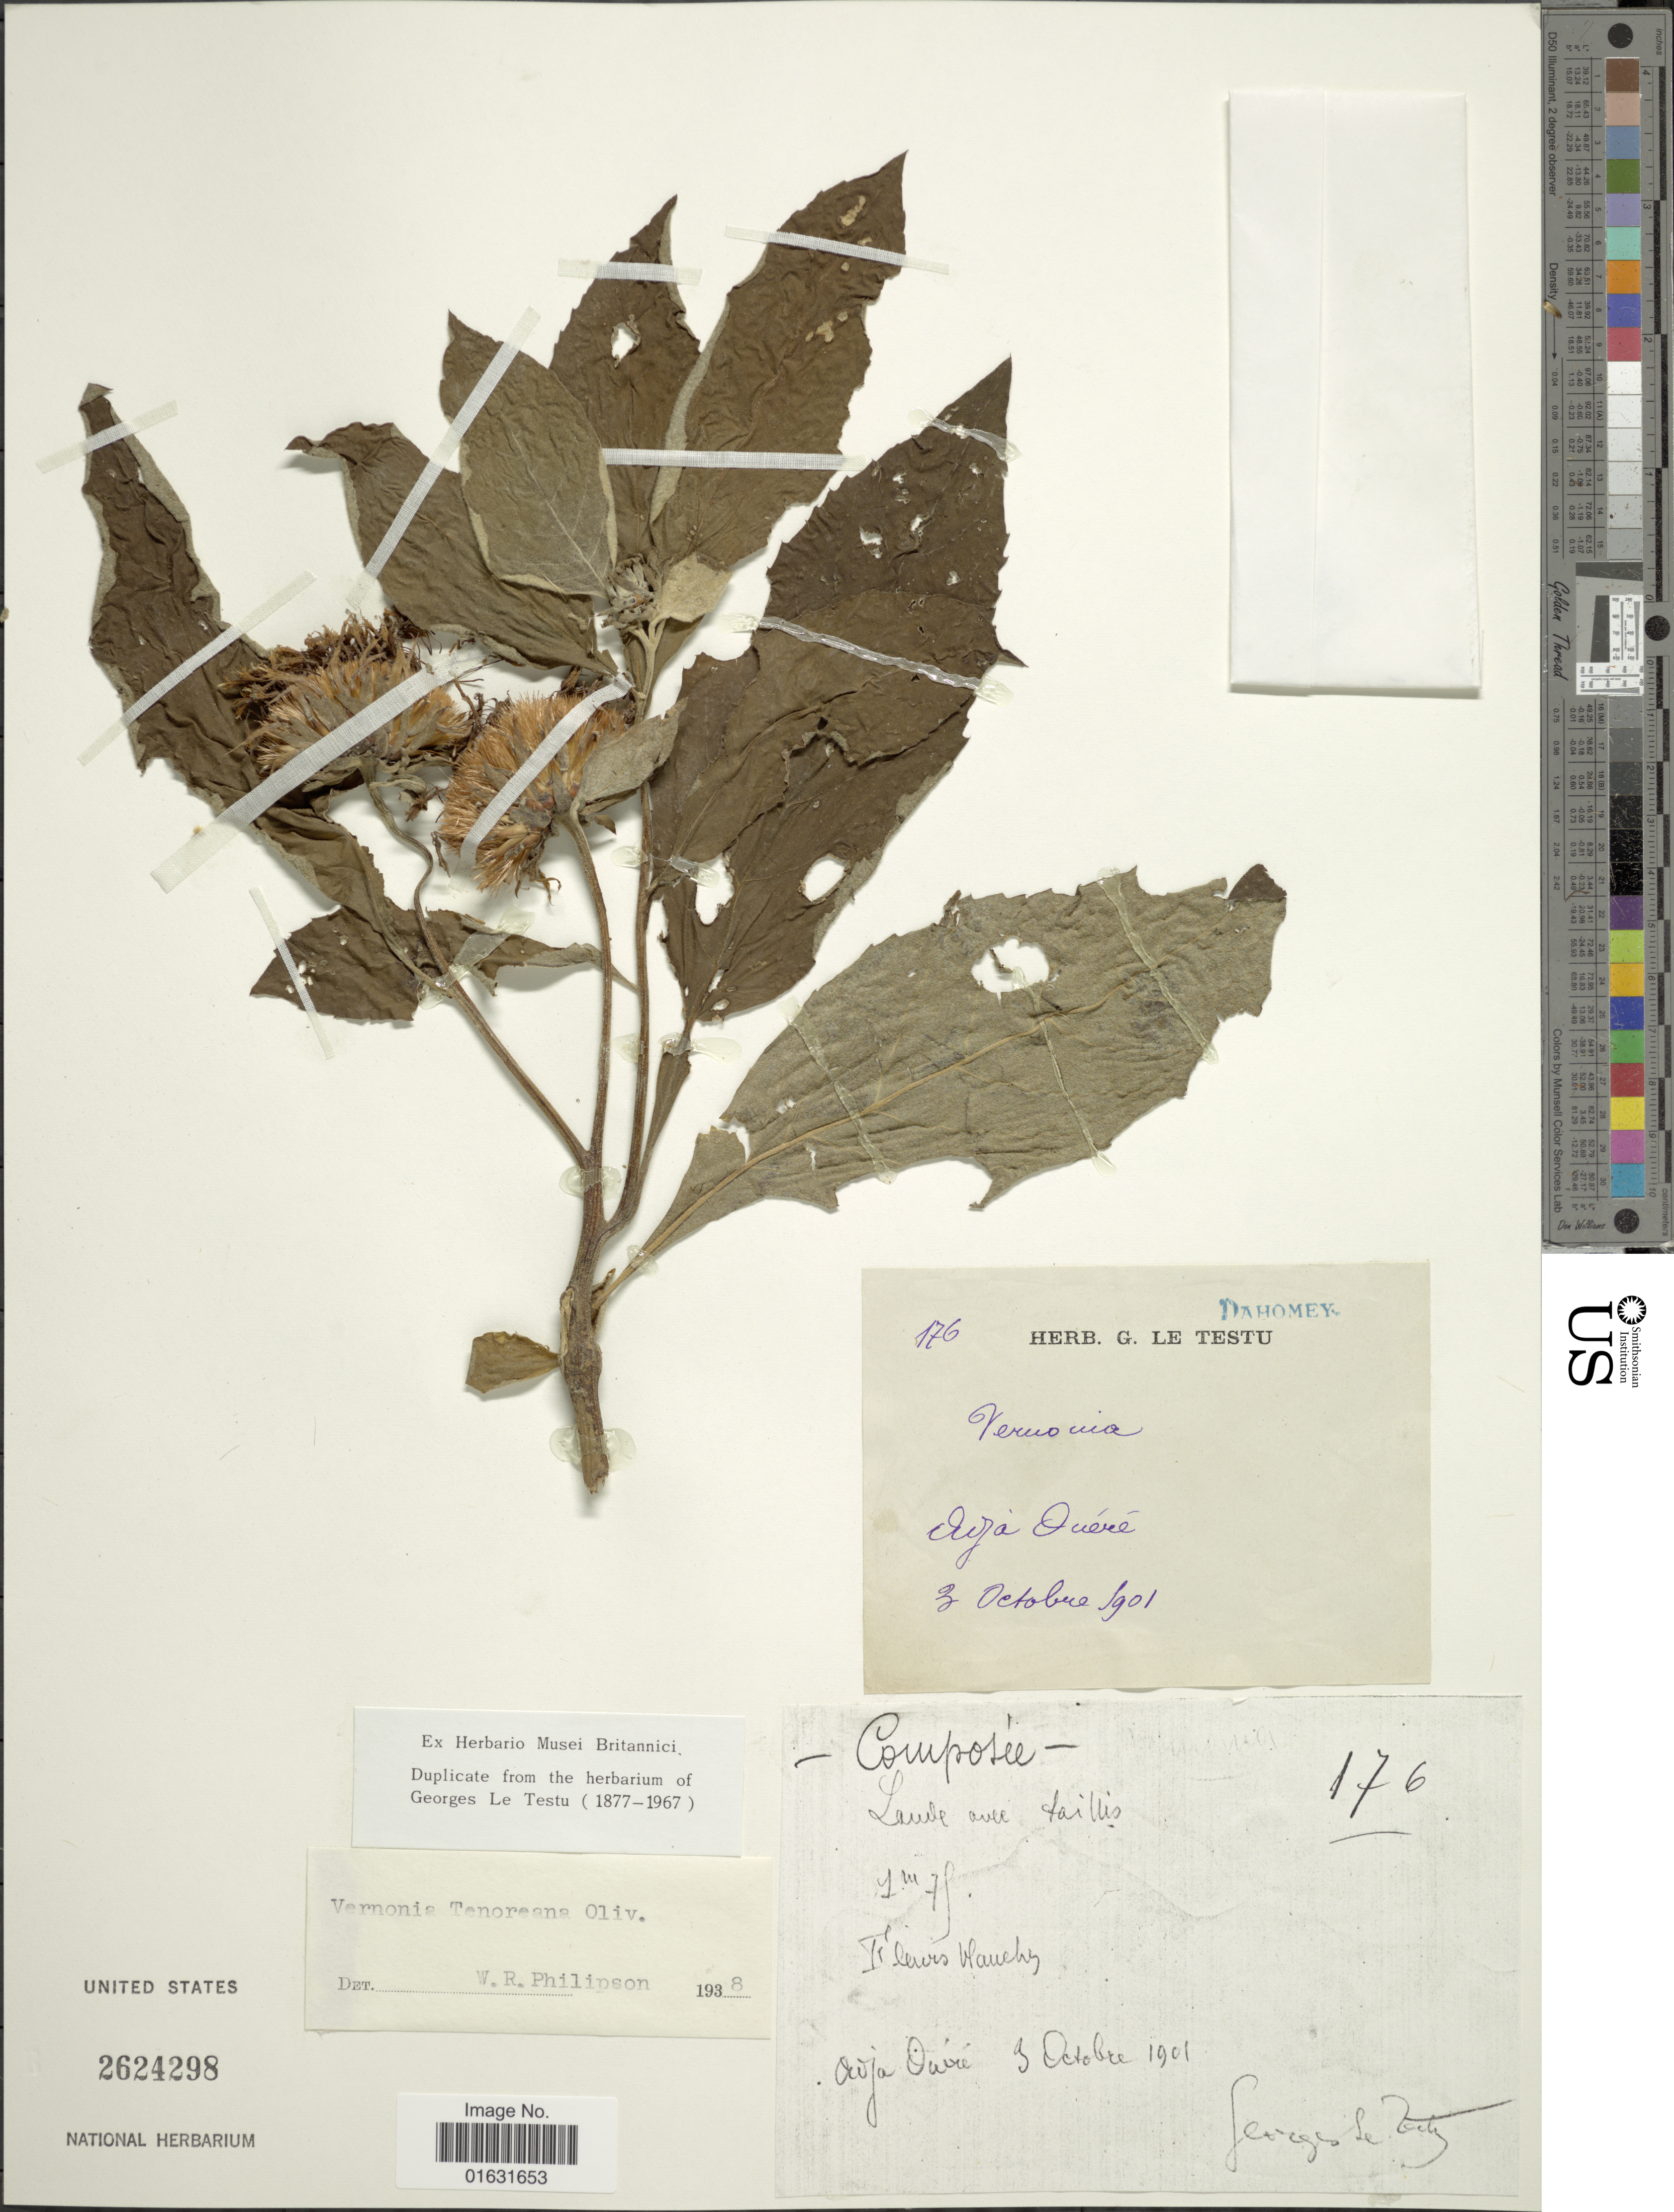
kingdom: Plantae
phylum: Tracheophyta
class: Magnoliopsida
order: Asterales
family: Asteraceae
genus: Baccharoides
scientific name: Baccharoides adoensis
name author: (Sch. Bip. ex Walp.) H. Rob.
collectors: G. Le Testu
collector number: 176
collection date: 1901-10-03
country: Benin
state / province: Plateau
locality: Adja Ouèrè.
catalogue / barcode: US 2624298